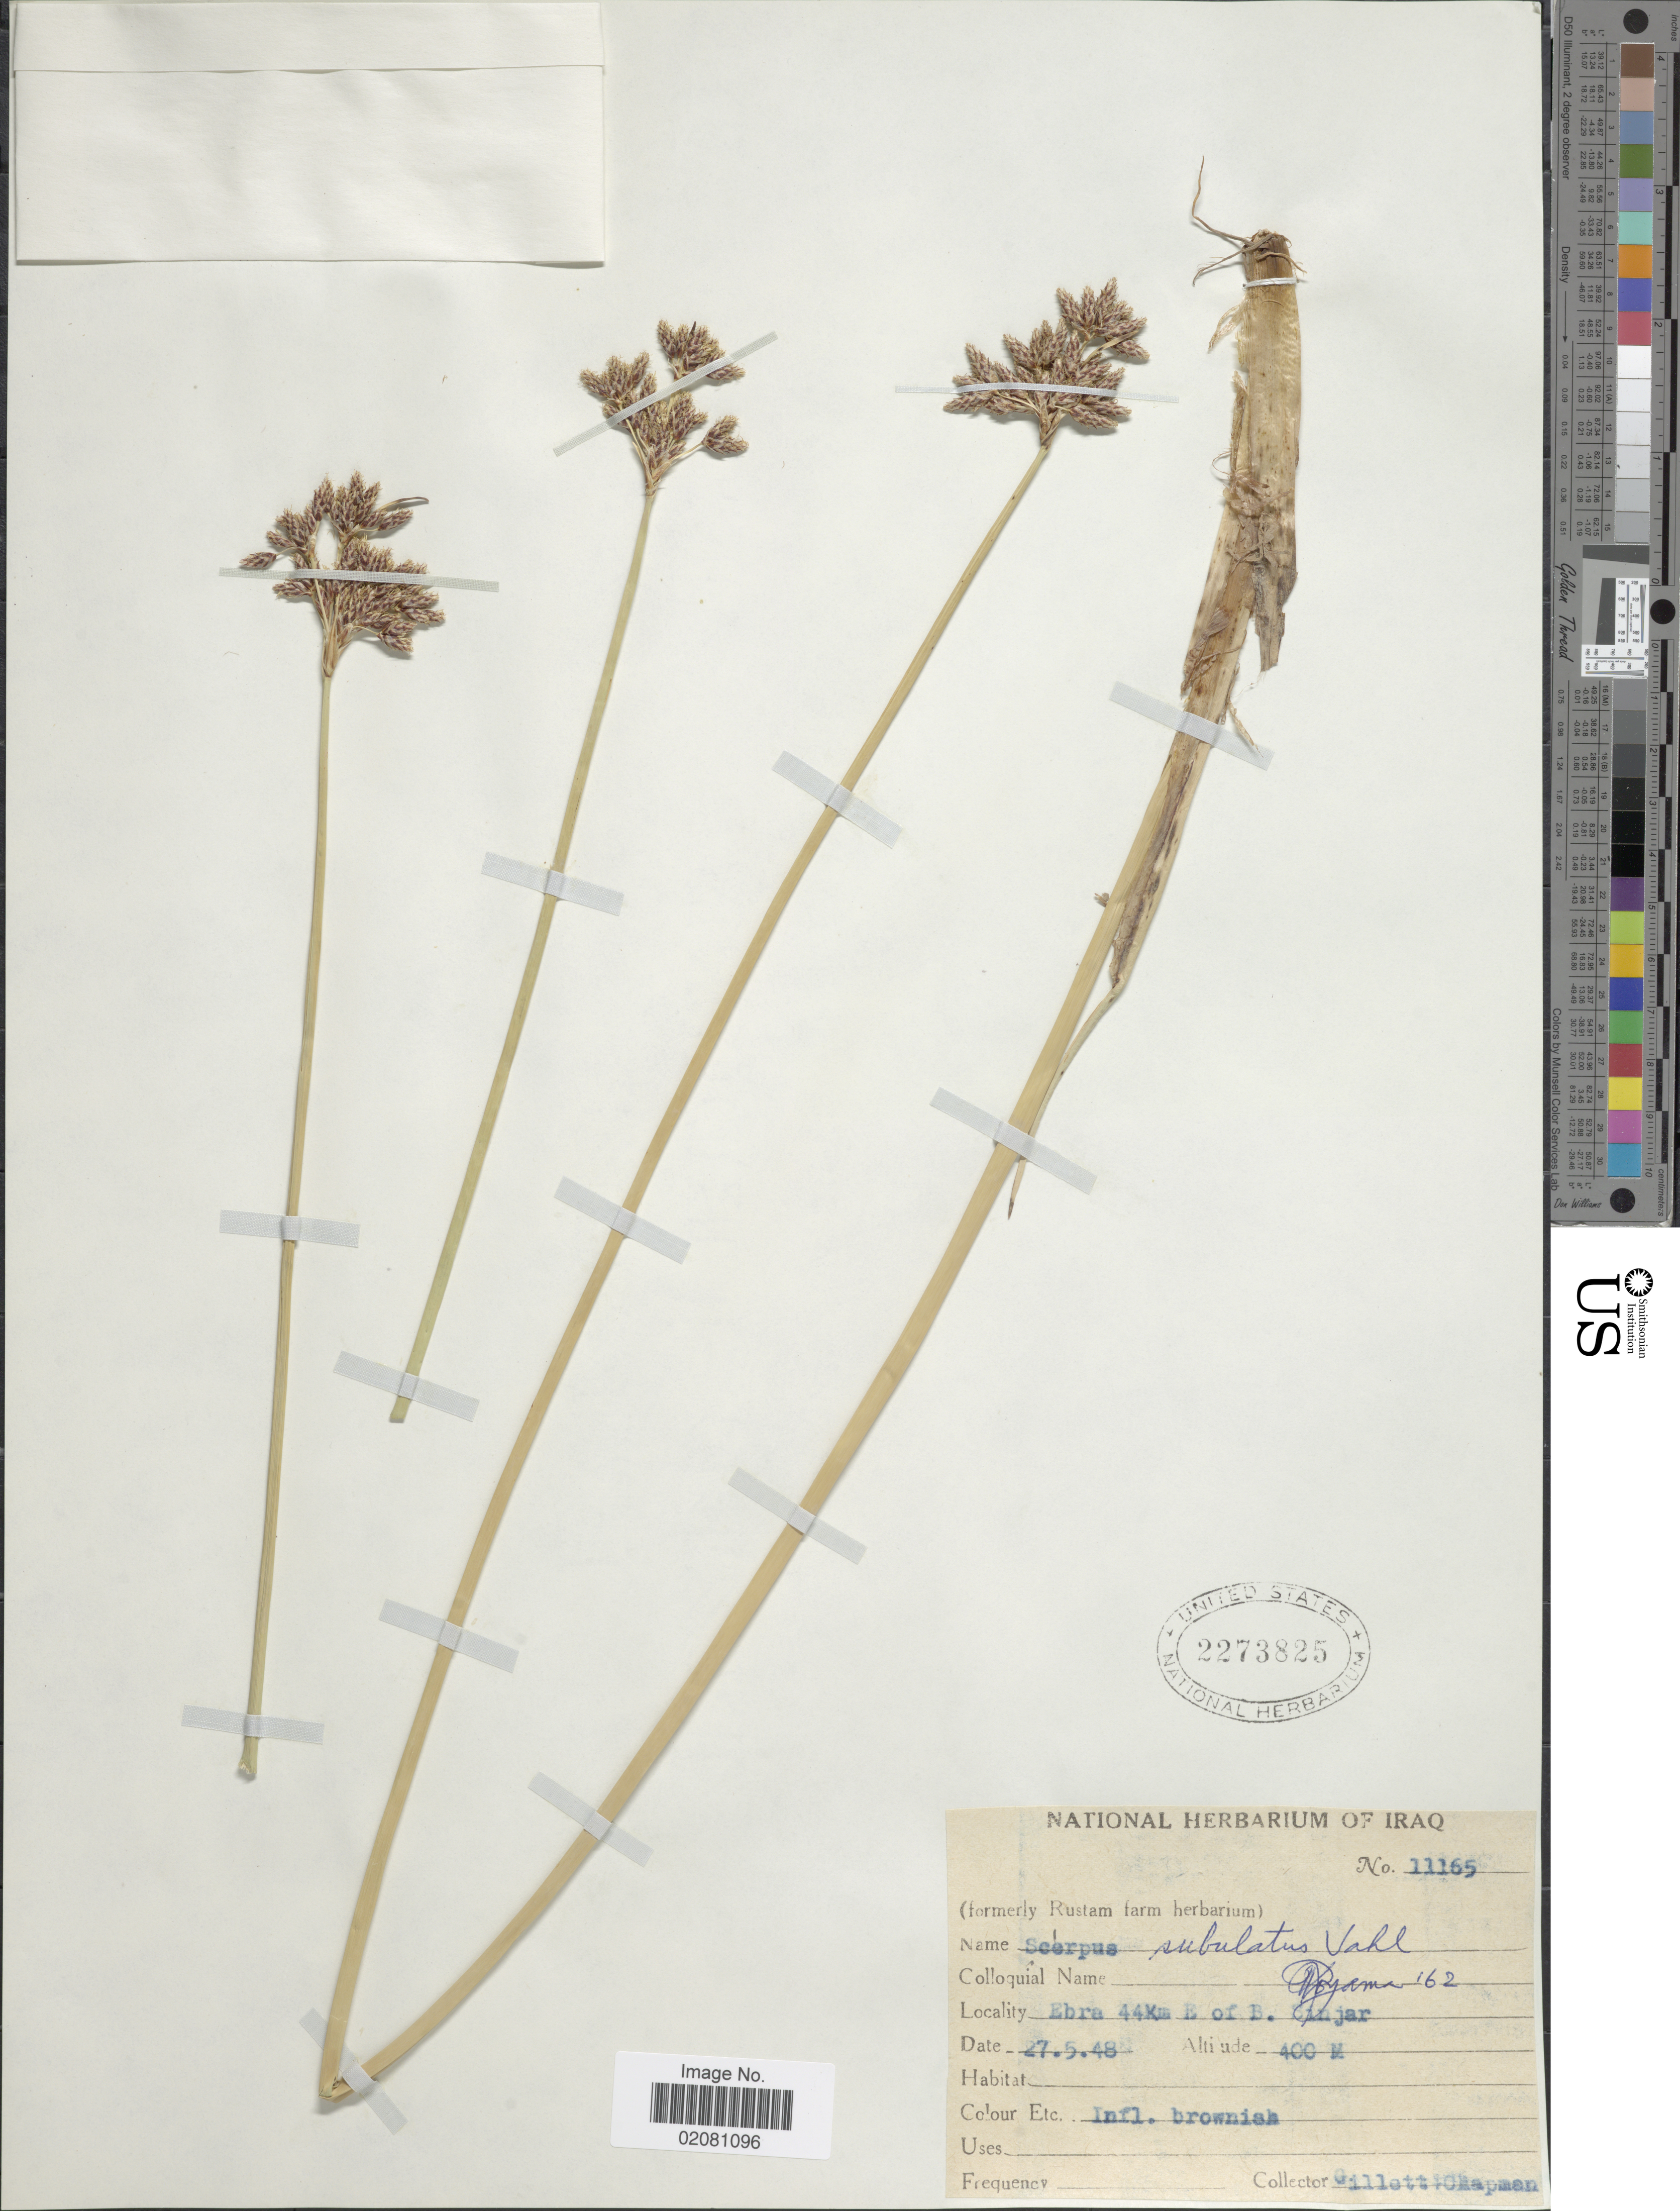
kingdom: Plantae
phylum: Tracheophyta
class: Liliopsida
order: Poales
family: Cyperaceae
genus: Schoenoplectus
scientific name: Schoenoplectus subulatus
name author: (Vahl)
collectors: Gillett, -- & A. Chapman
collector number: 11165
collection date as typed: Transcribed d/m/y: 27/5/48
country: Iraq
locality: Ebra 44 km E. of B. Sinjar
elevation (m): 400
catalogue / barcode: US 2273825